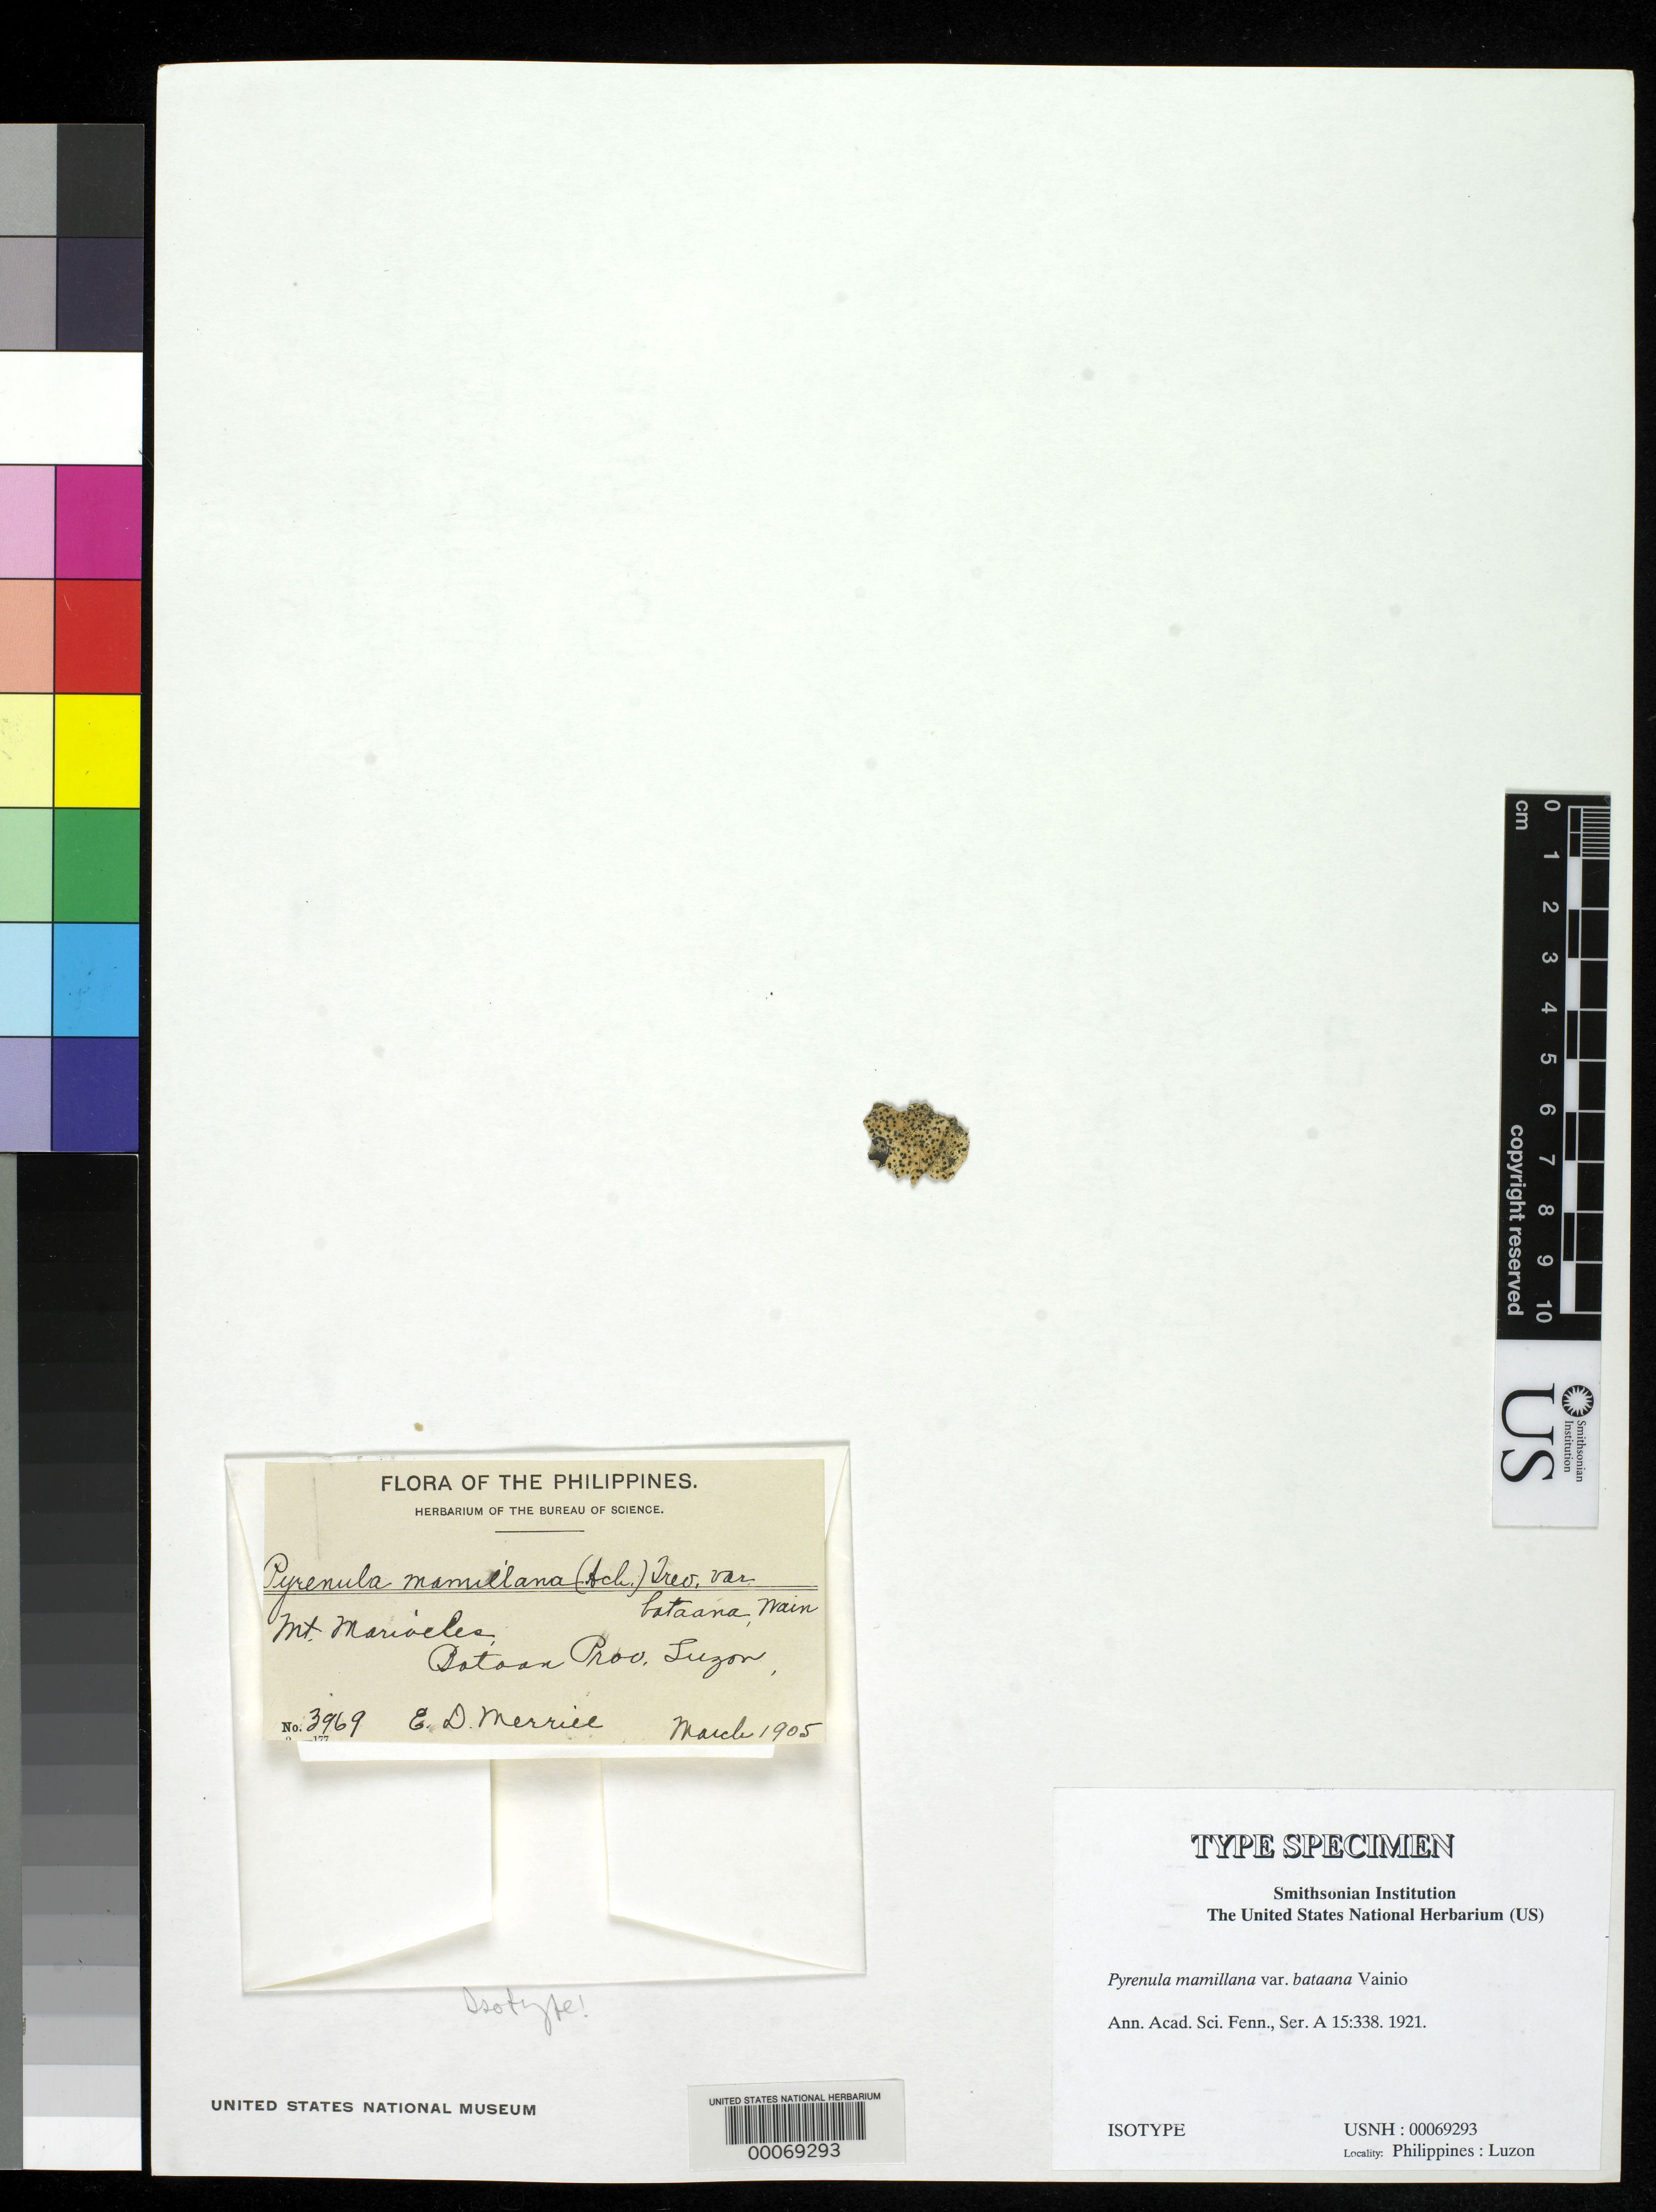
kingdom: Fungi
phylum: Ascomycota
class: Eurotiomycetes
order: Pyrenulales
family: Pyrenulaceae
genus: Pyrenula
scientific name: Pyrenula mamillana var. bataana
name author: Vain.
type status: Isotype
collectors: E. D. Merrill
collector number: Bur. Sci. 83969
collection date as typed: Mar 1905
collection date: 1905-03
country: Philippines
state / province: Central Luzon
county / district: Bataan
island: Luzon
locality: Mt. Mariveles, Battan Prov. Luzon